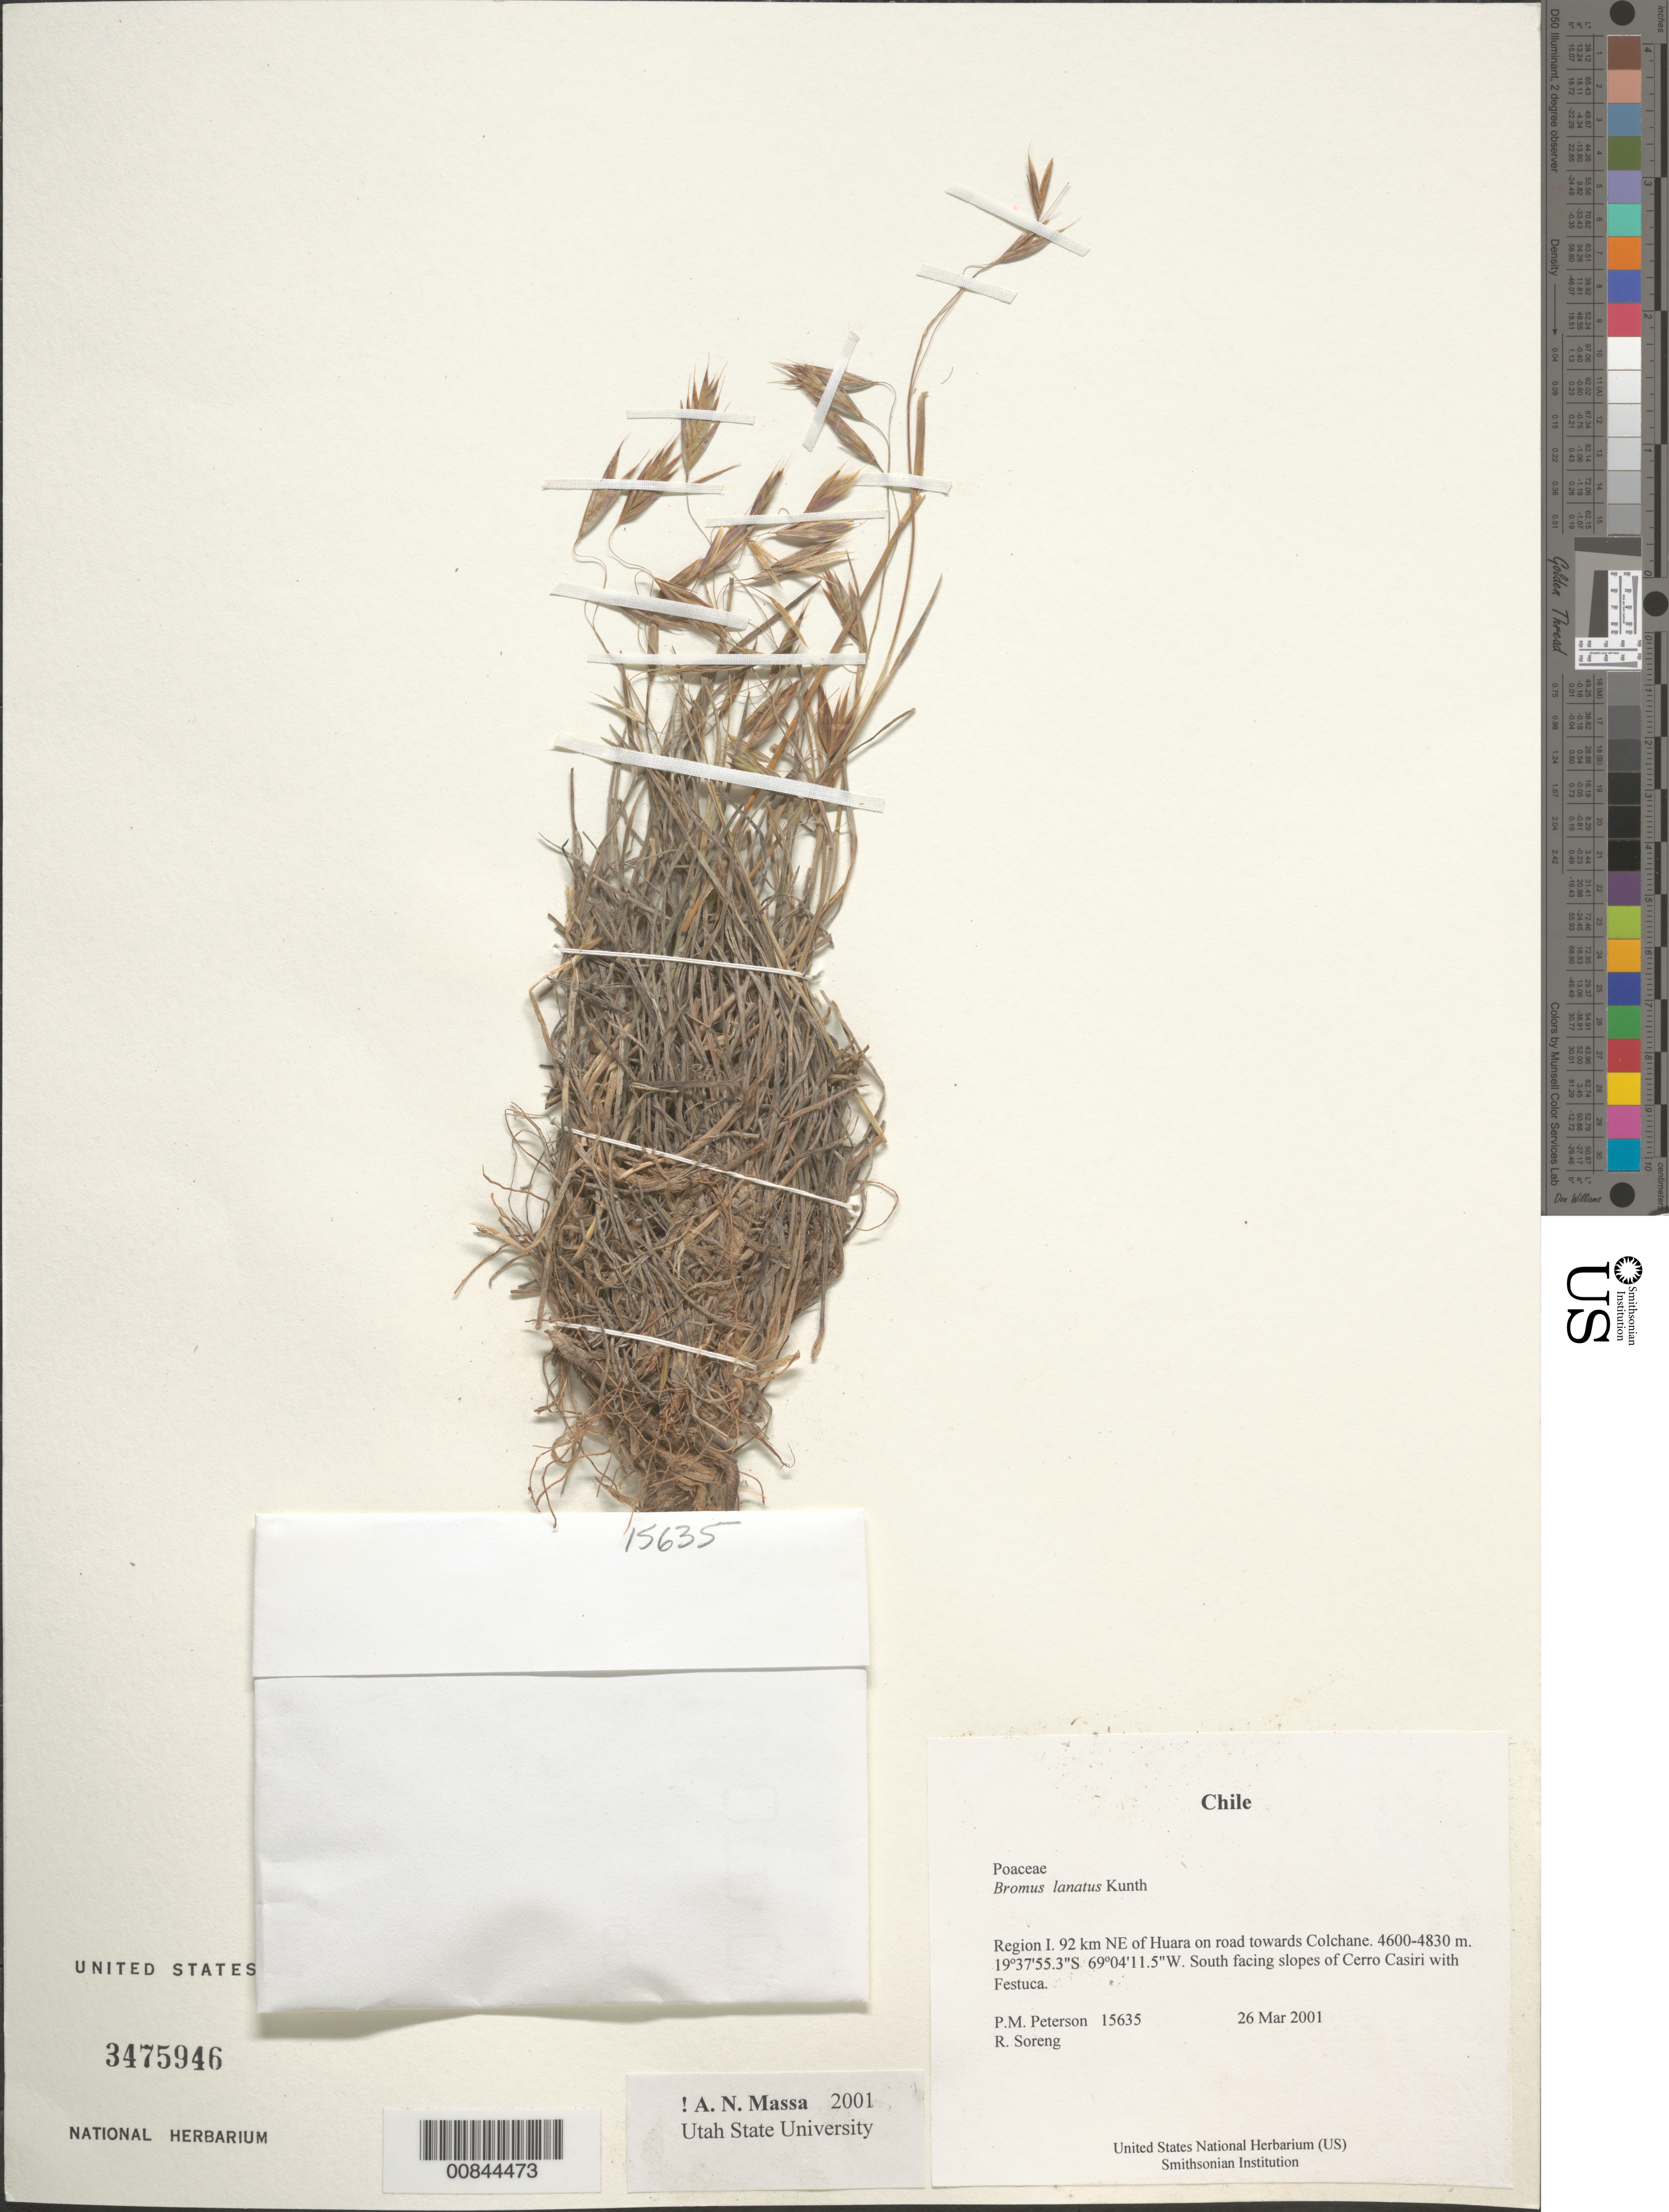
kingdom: Plantae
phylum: Tracheophyta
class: Liliopsida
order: Poales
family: Poaceae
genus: Bromus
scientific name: Bromus lanatus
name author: Kunth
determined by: Planchuelo, A. M.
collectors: P. M. Peterson & R. J. Soreng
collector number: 15635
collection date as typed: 26 Mar 2001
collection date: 2001-03-26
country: Chile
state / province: Tarapacá (I)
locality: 92 km NE of Huara on road towards Colchane.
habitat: South facing slopes of Cerro Casiri with Festuca.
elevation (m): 4600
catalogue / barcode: US 3475946